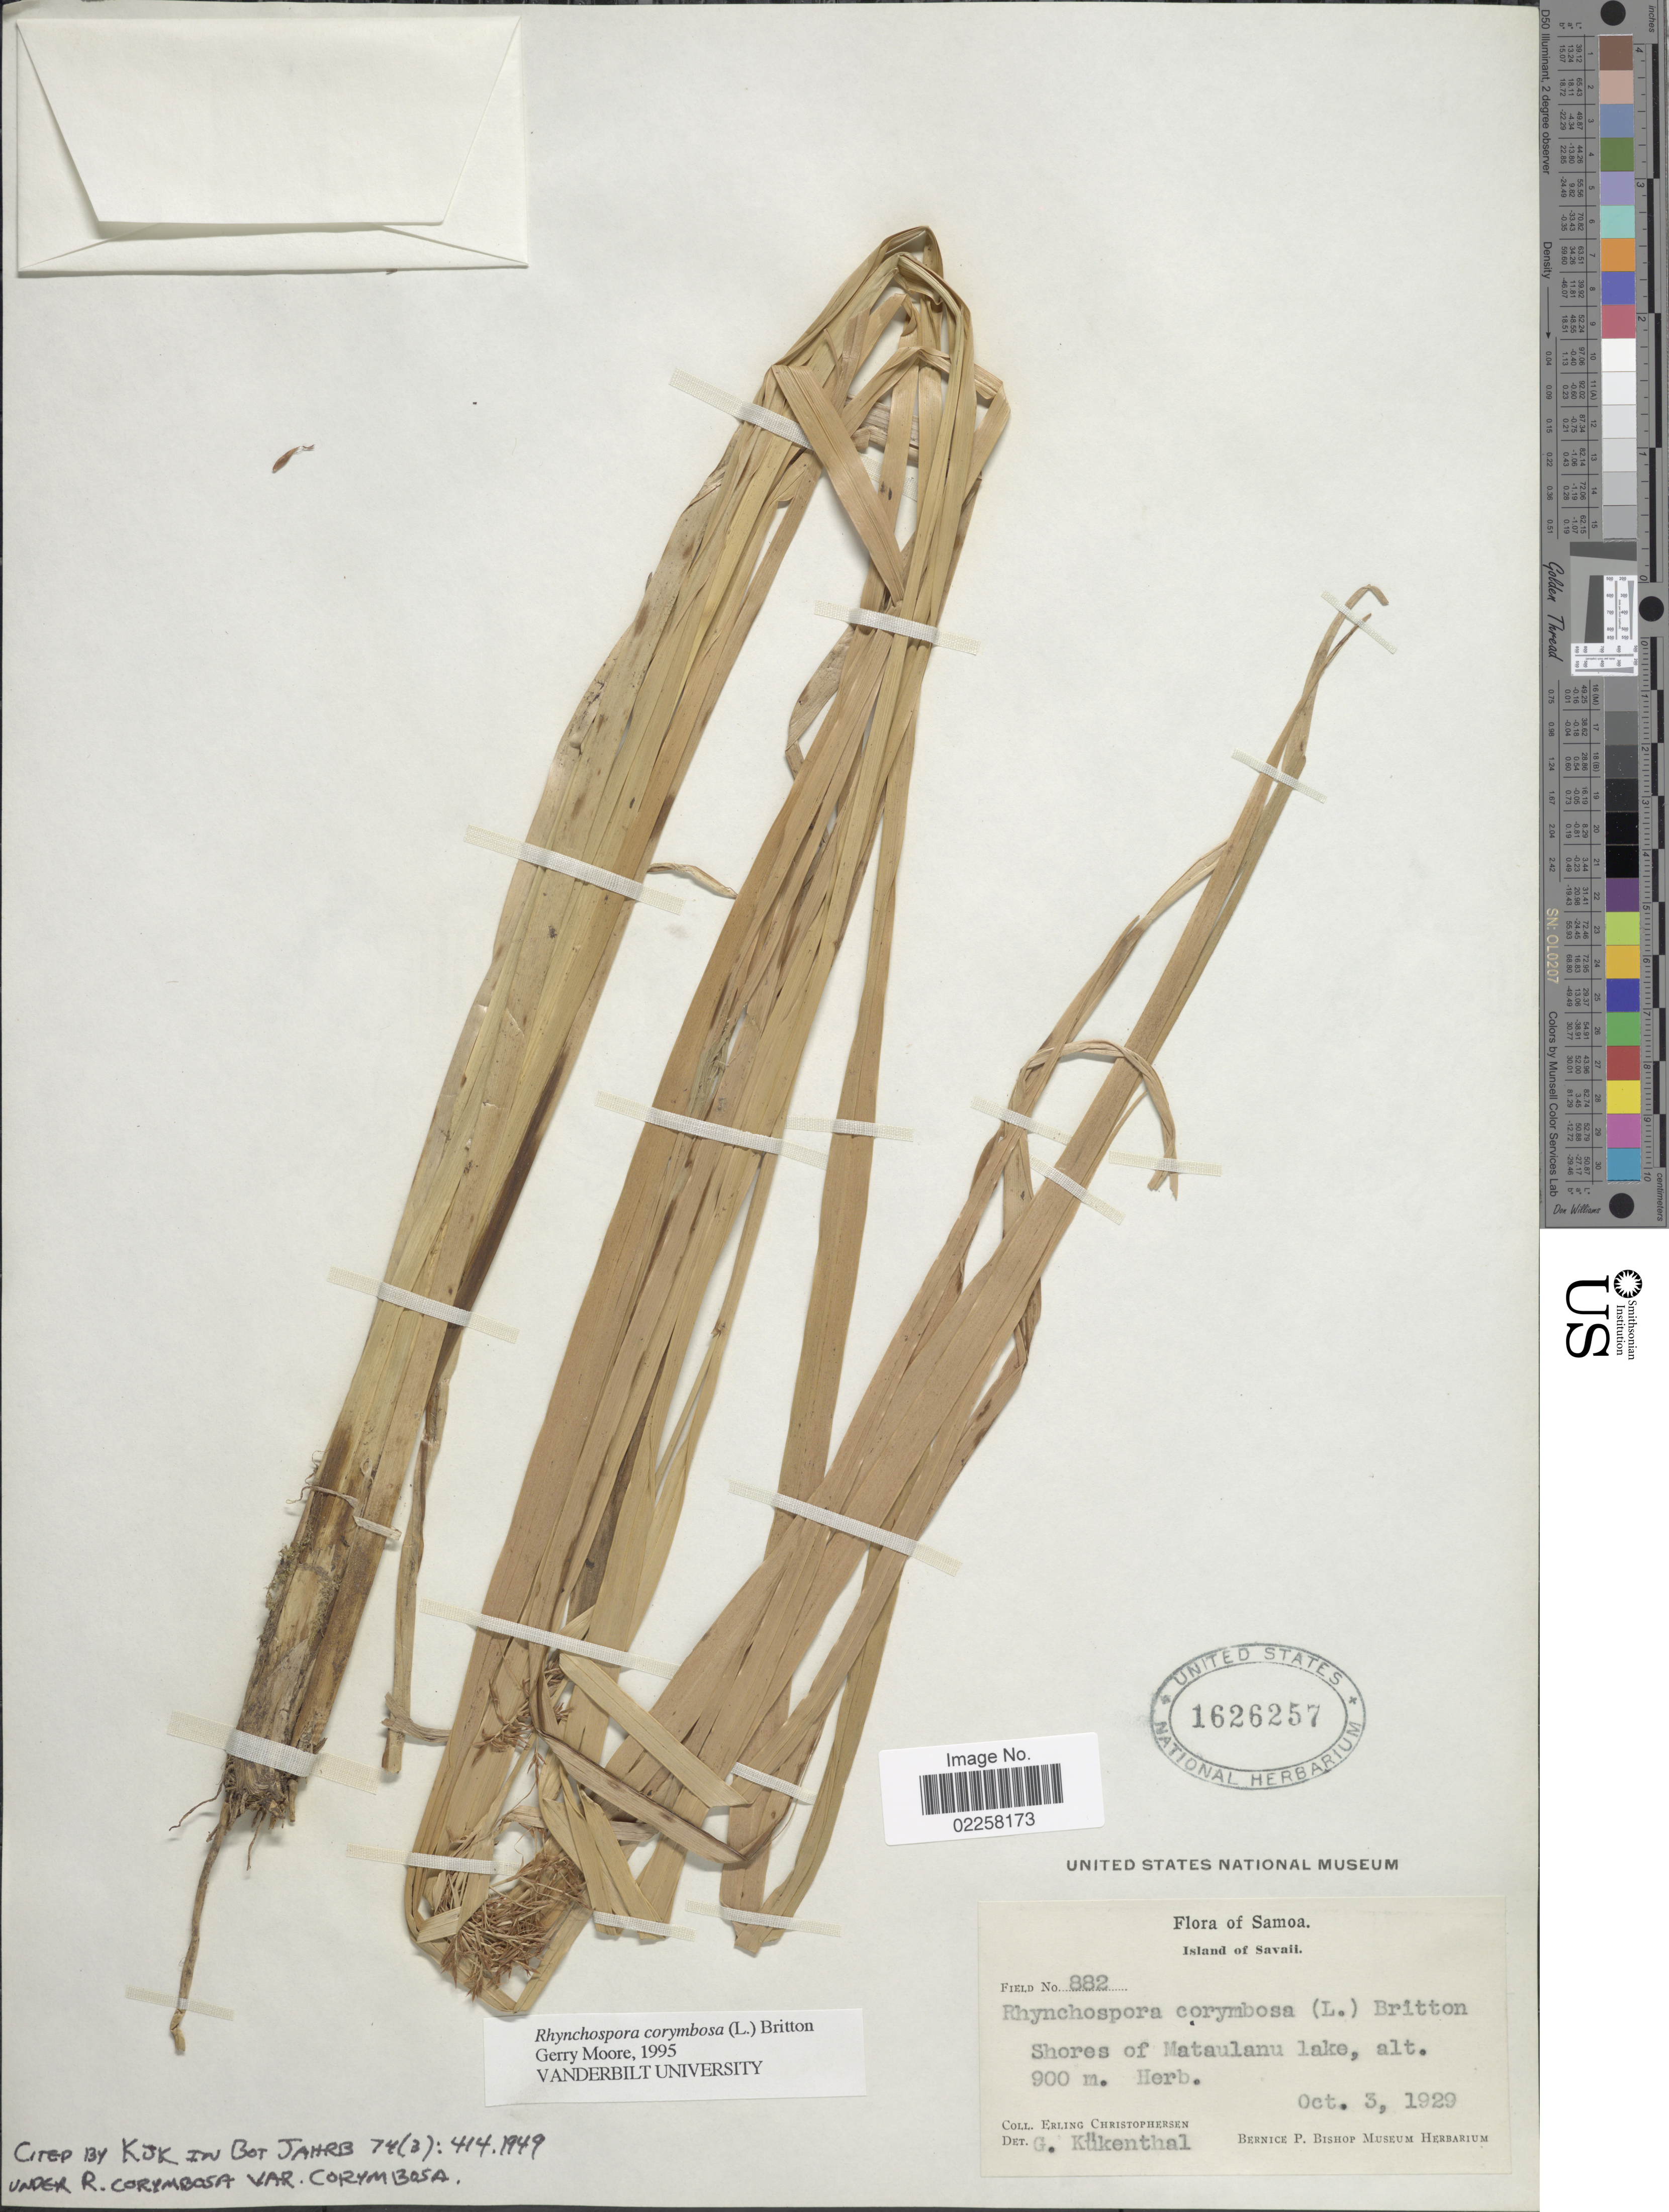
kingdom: Plantae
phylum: Tracheophyta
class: Liliopsida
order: Poales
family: Cyperaceae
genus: Rhynchospora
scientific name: Rhynchospora corymbosa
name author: (L.) Britton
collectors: E. Christophersen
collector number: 882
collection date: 1929-10-03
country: Samoa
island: Savai'i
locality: Samoa. Island of Savaii. Shores of Mataulanu lake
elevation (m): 900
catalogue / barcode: US 1626257